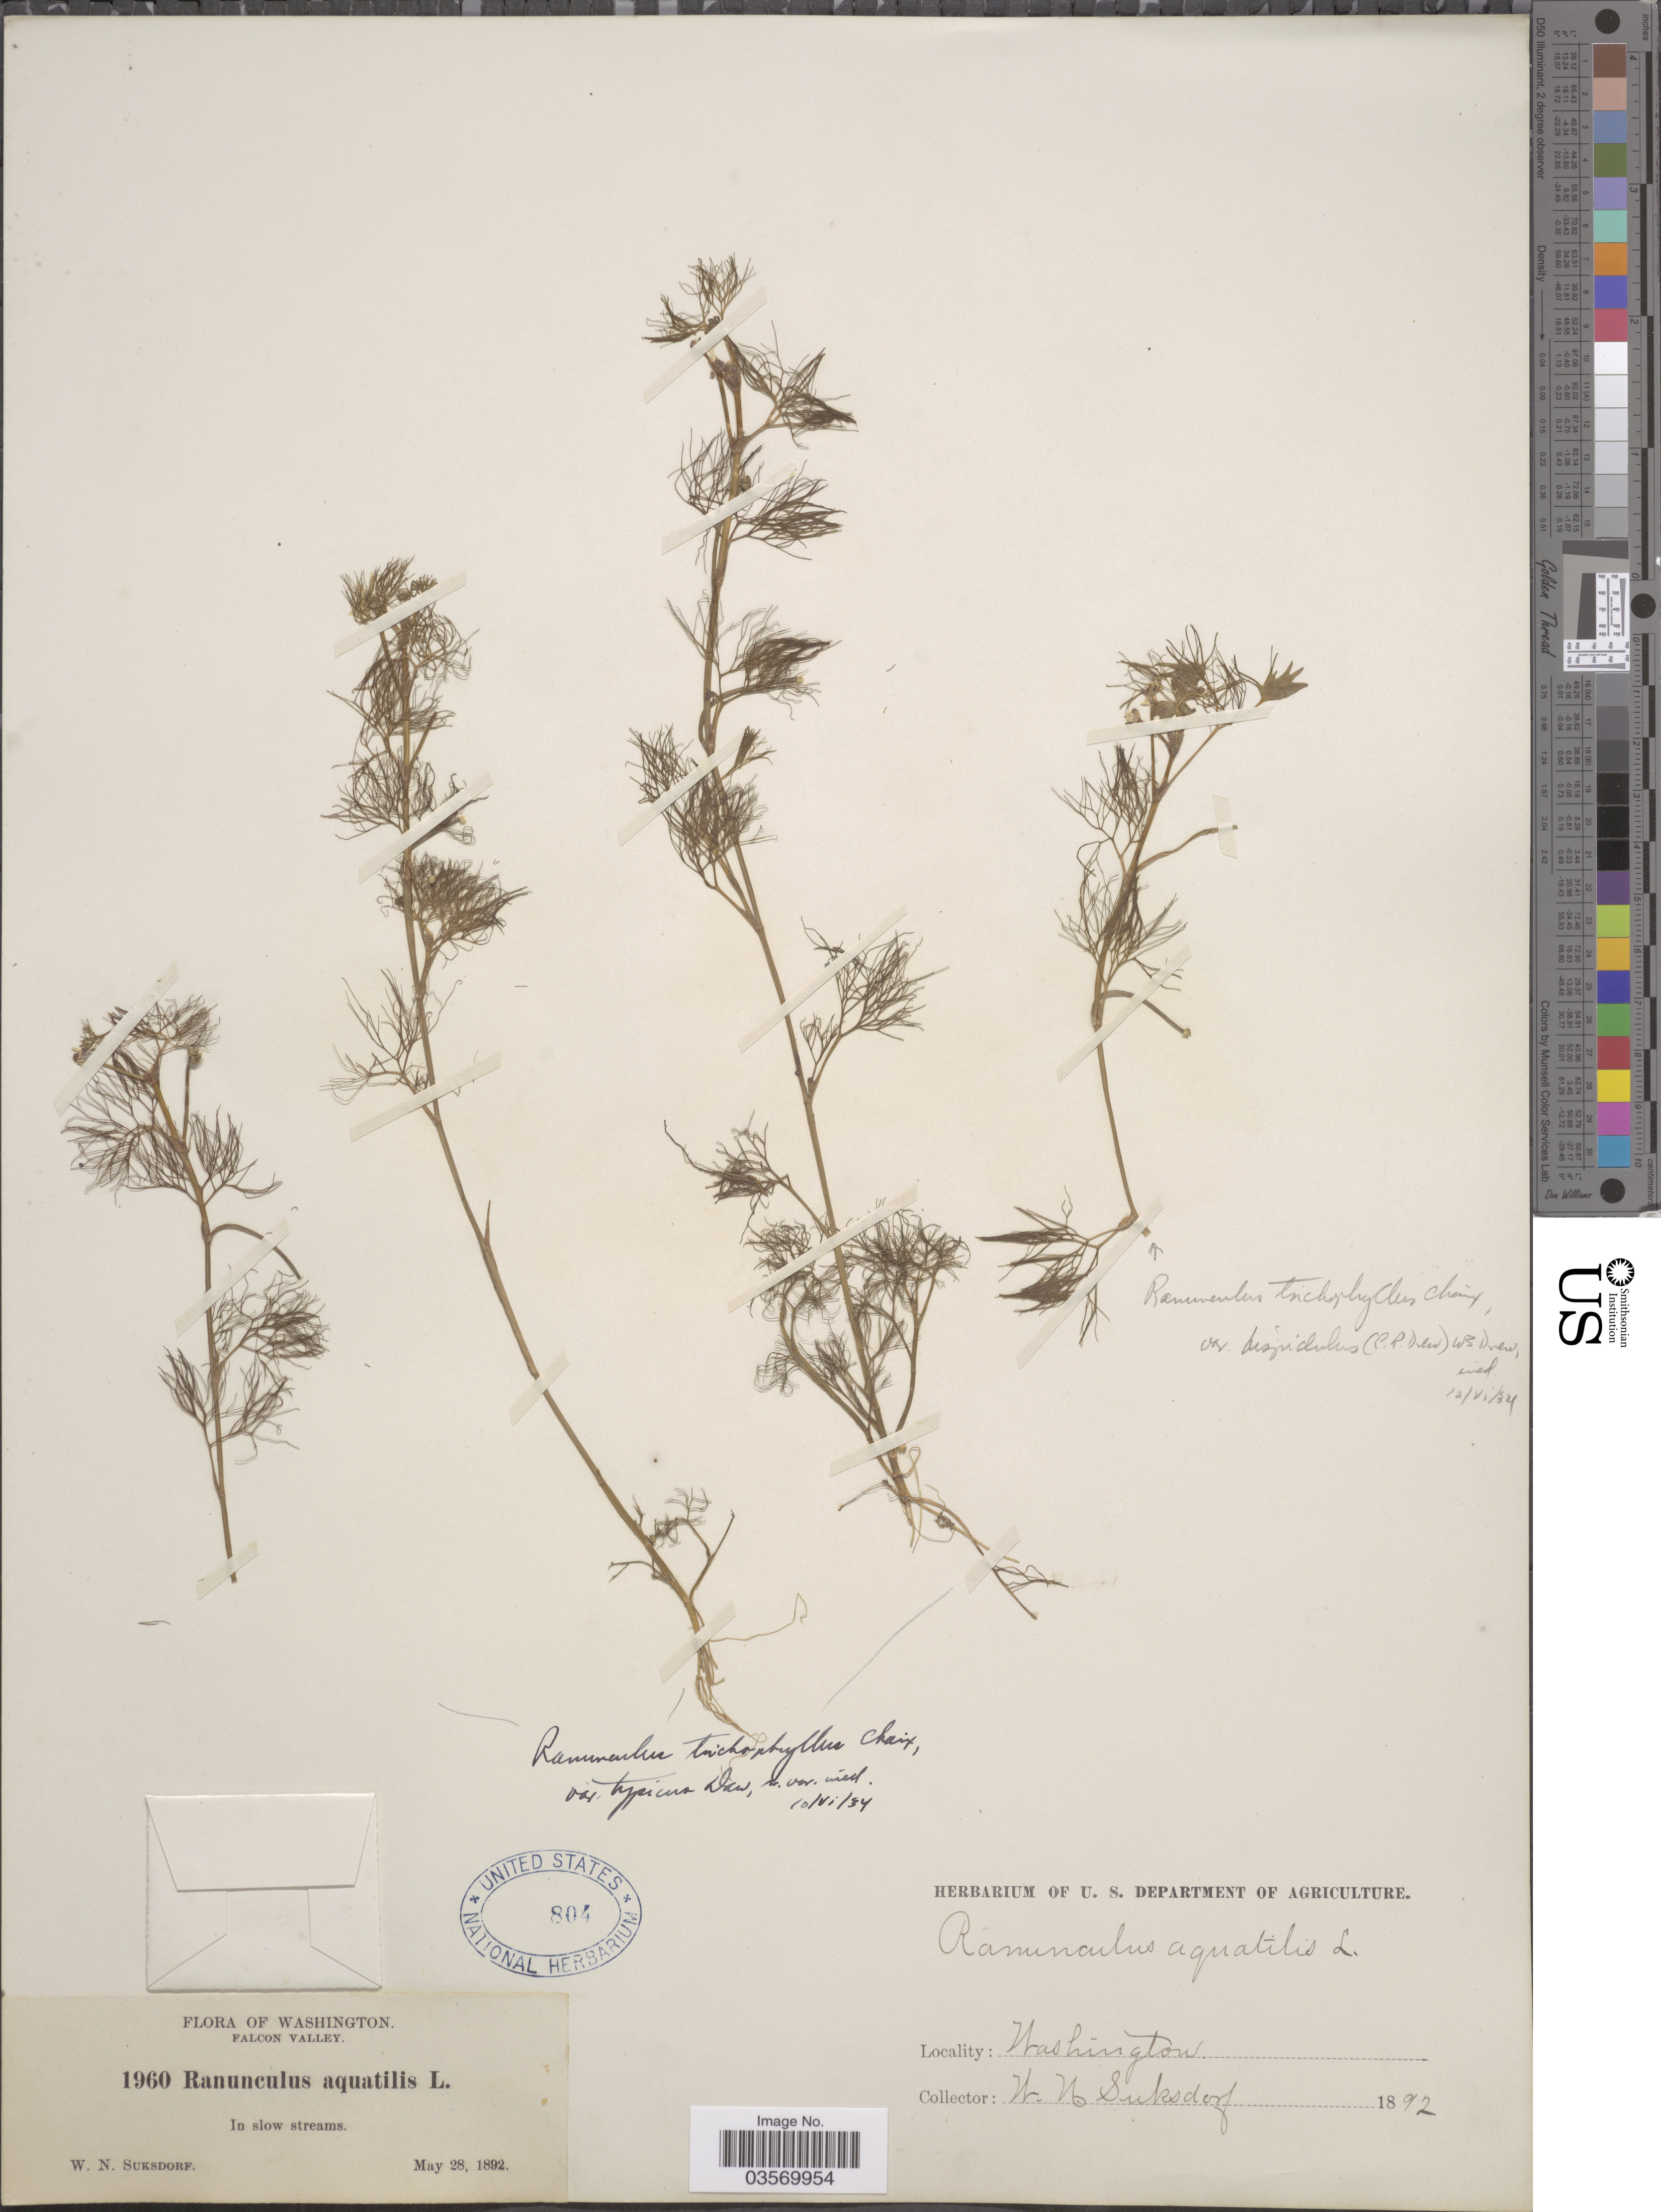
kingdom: Plantae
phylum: Tracheophyta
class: Magnoliopsida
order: Ranunculales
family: Ranunculaceae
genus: Ranunculus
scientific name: Ranunculus mongolicus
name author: (Krylov) Serg.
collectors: W. N. Suksdorf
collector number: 1960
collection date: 1892-05-28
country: United States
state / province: Washington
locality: Falcon Valley. In slow streams.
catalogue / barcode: US 804